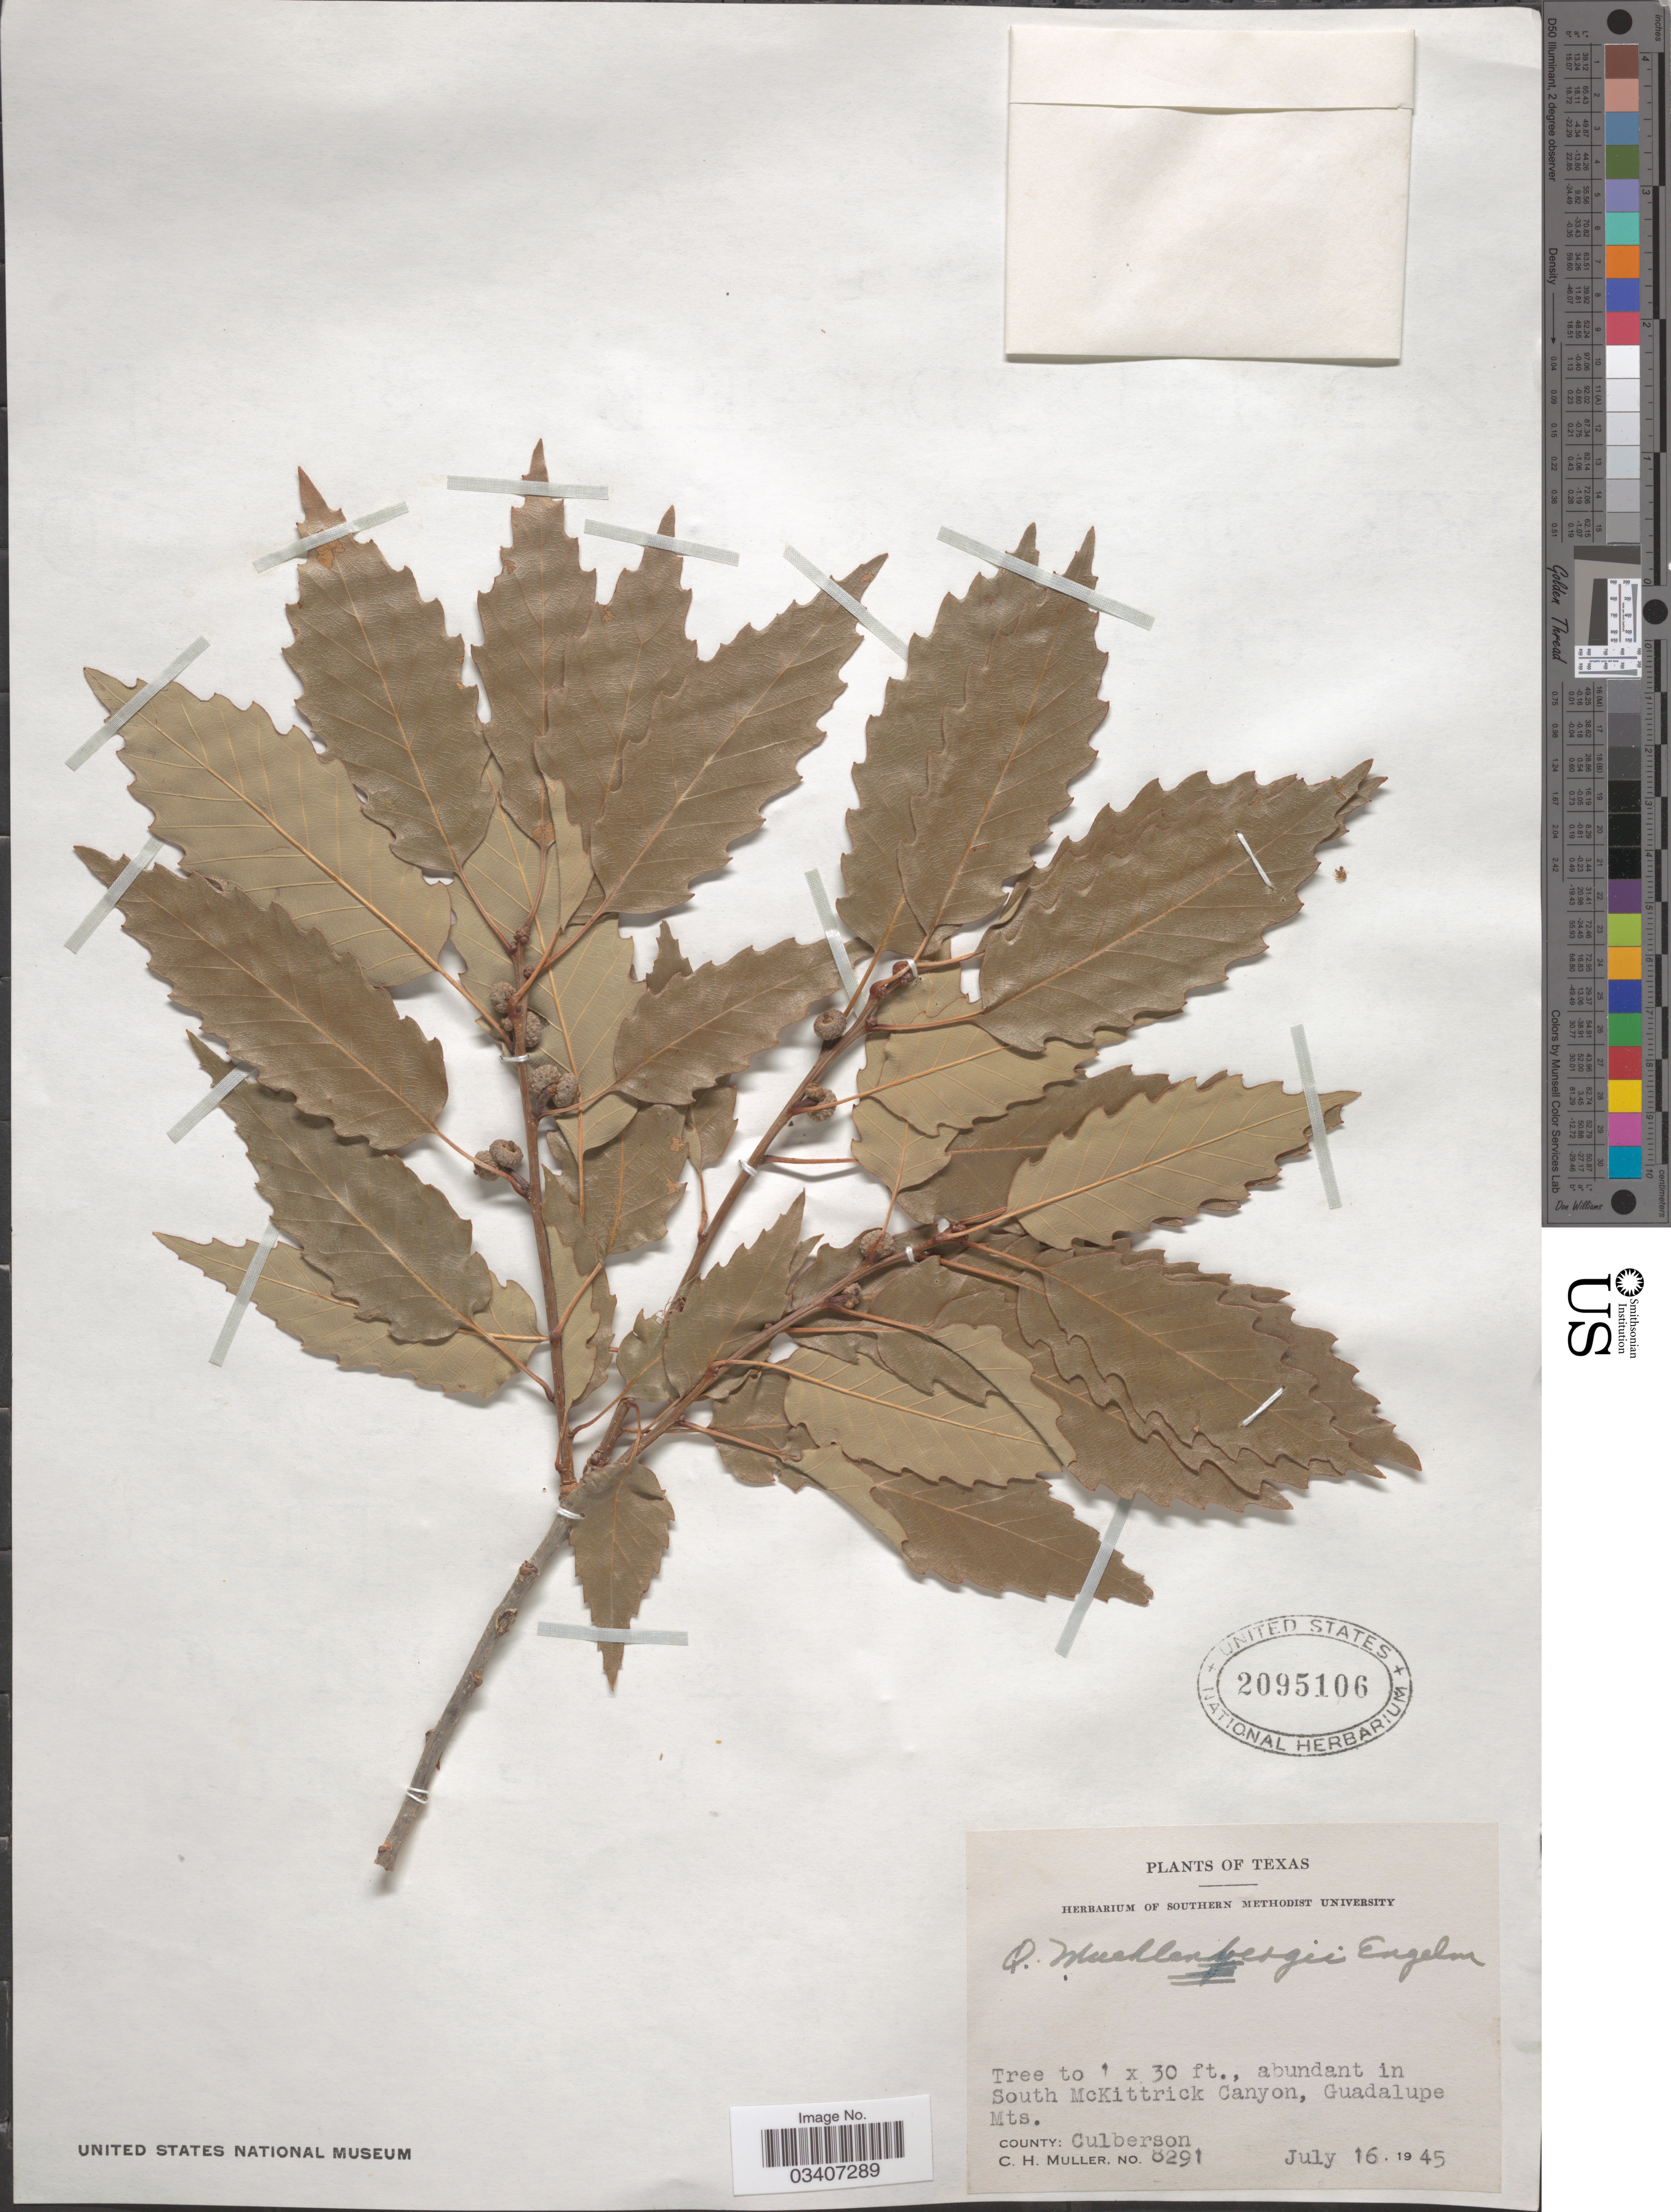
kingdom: Plantae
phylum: Tracheophyta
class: Magnoliopsida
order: Fagales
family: Fagaceae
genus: Quercus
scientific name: Quercus muehlenbergii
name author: Engelm.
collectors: C. H. Mueller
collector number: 8291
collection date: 1945-07-16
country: United States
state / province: Texas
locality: South McKittrick Canyon, Guadalupe Mts. County: Culberson.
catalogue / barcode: US 2095106